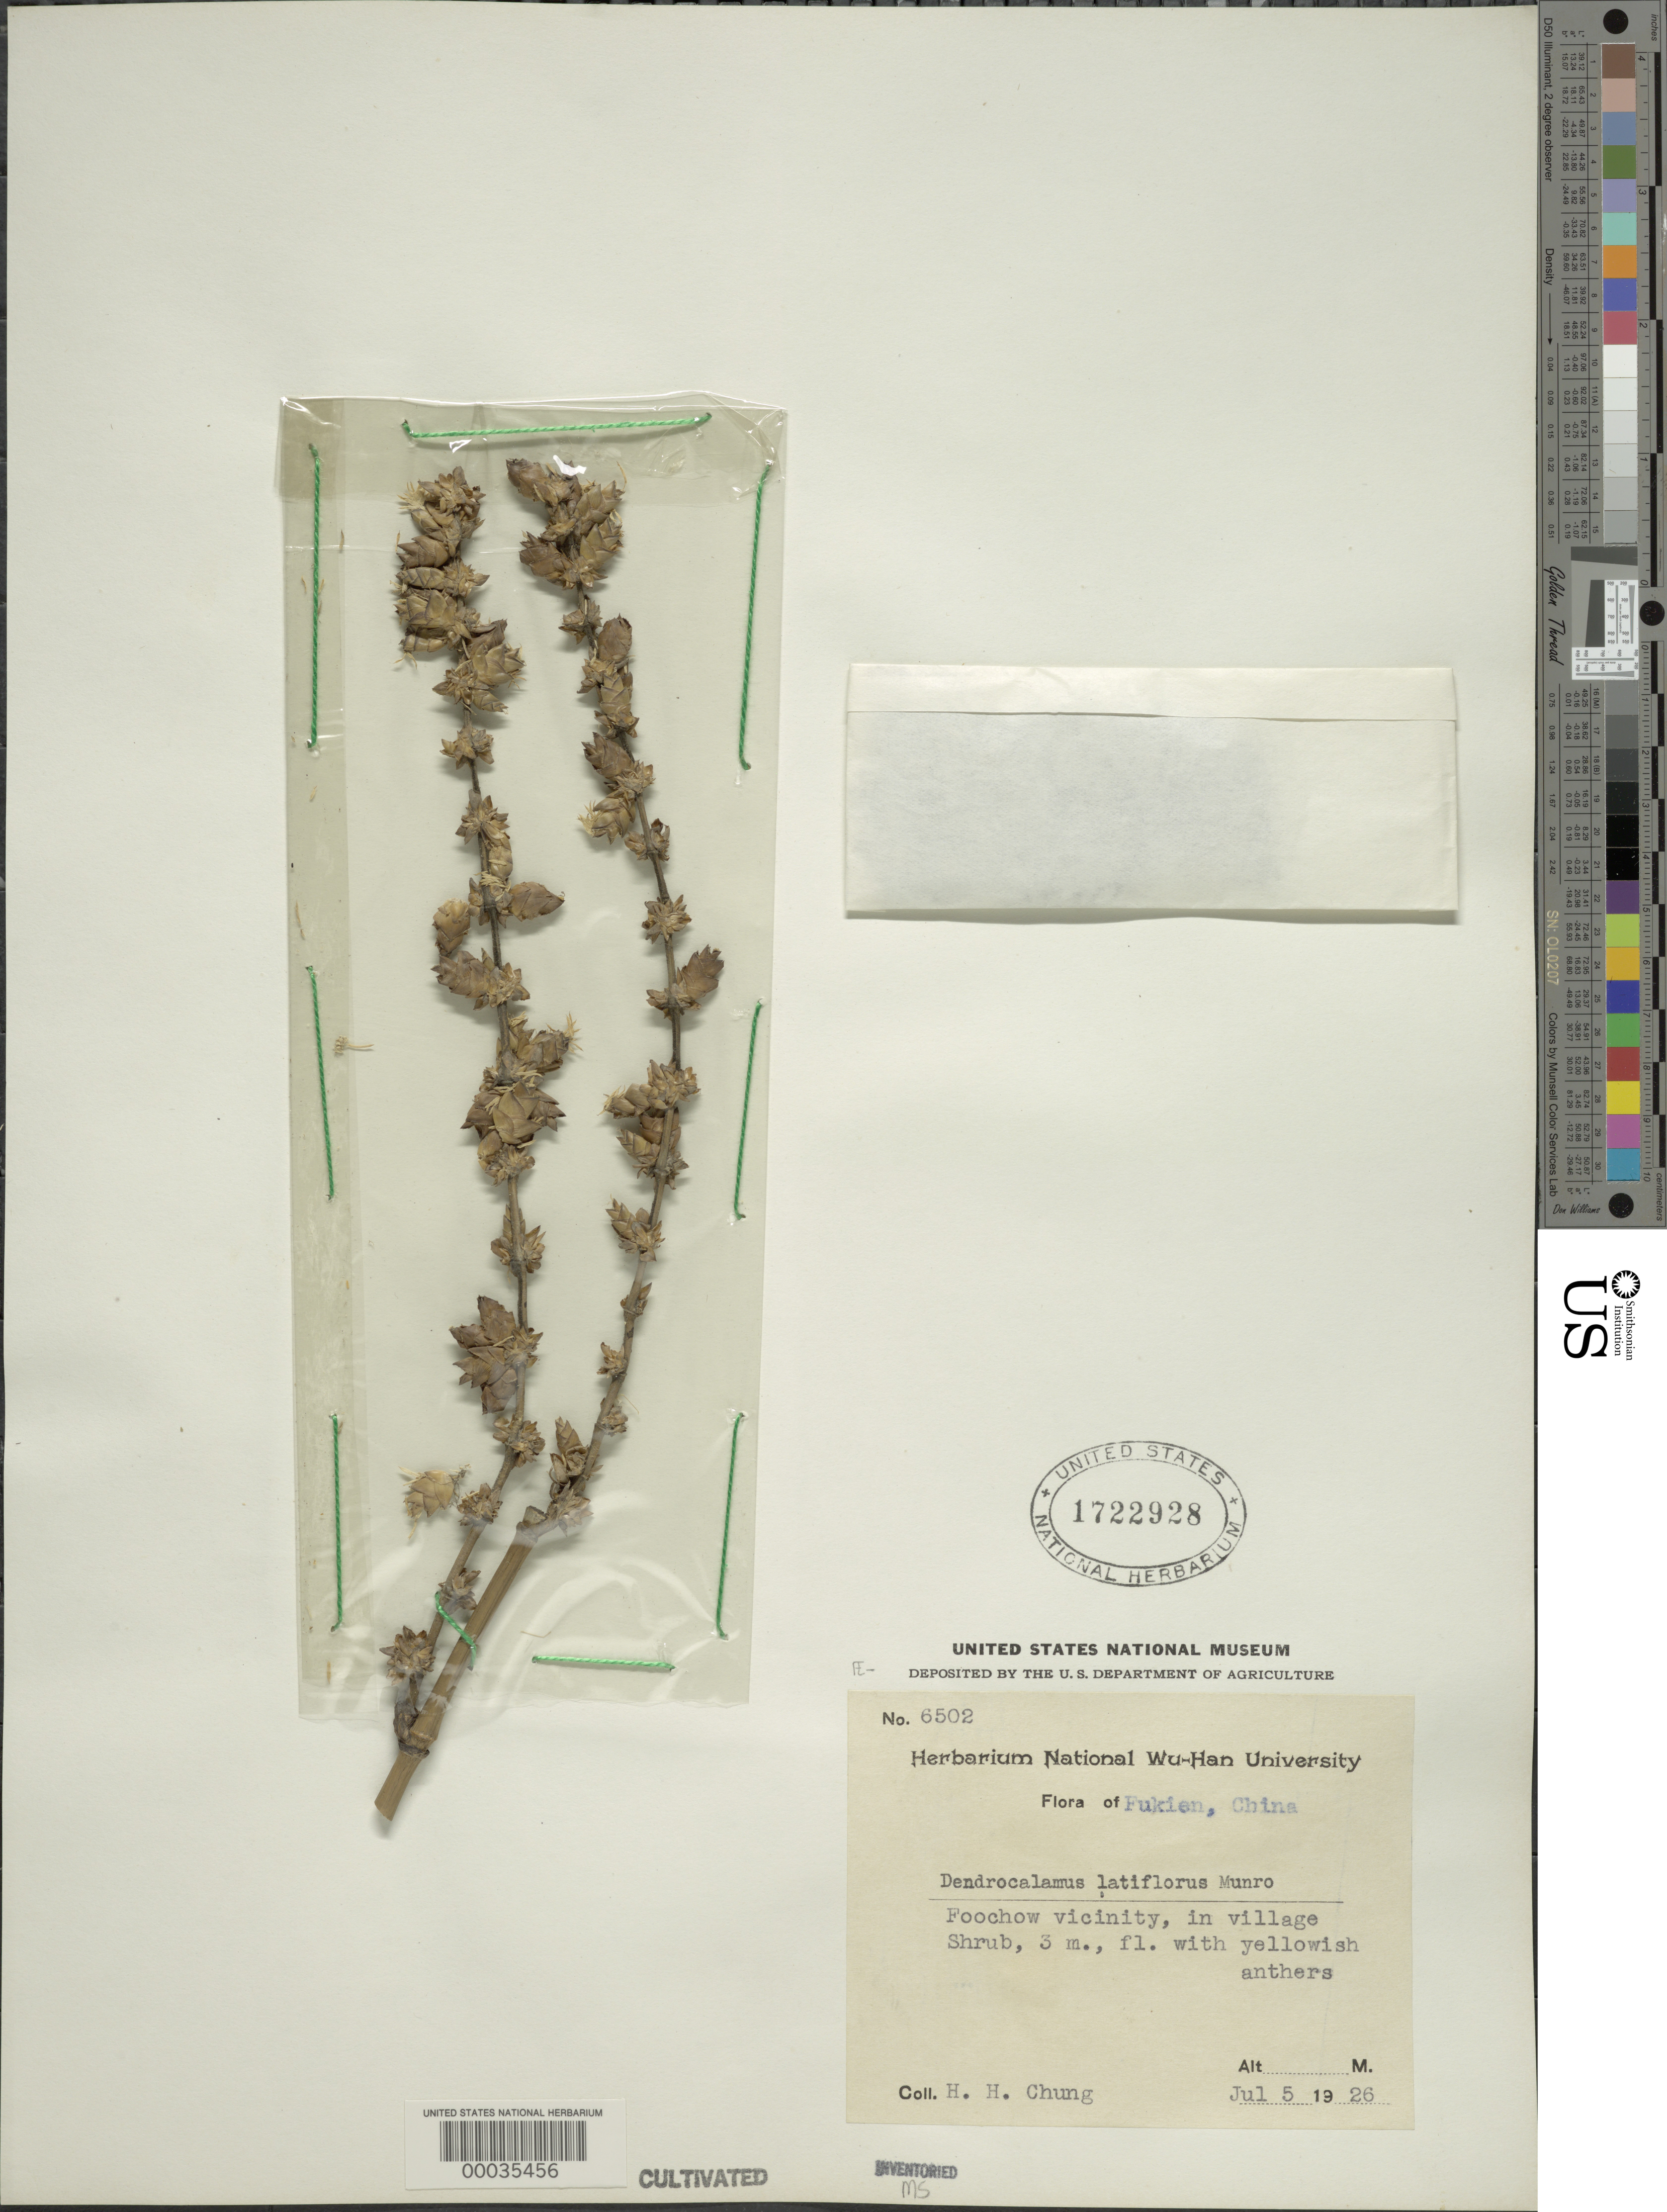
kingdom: Plantae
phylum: Tracheophyta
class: Liliopsida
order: Poales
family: Poaceae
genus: Dendrocalamus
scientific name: Dendrocalamus latiflorus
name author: Munro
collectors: H. Chung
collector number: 6502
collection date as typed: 05 Jul 1926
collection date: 1926-07-05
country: China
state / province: Fujian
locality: Foochow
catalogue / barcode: US 1722928